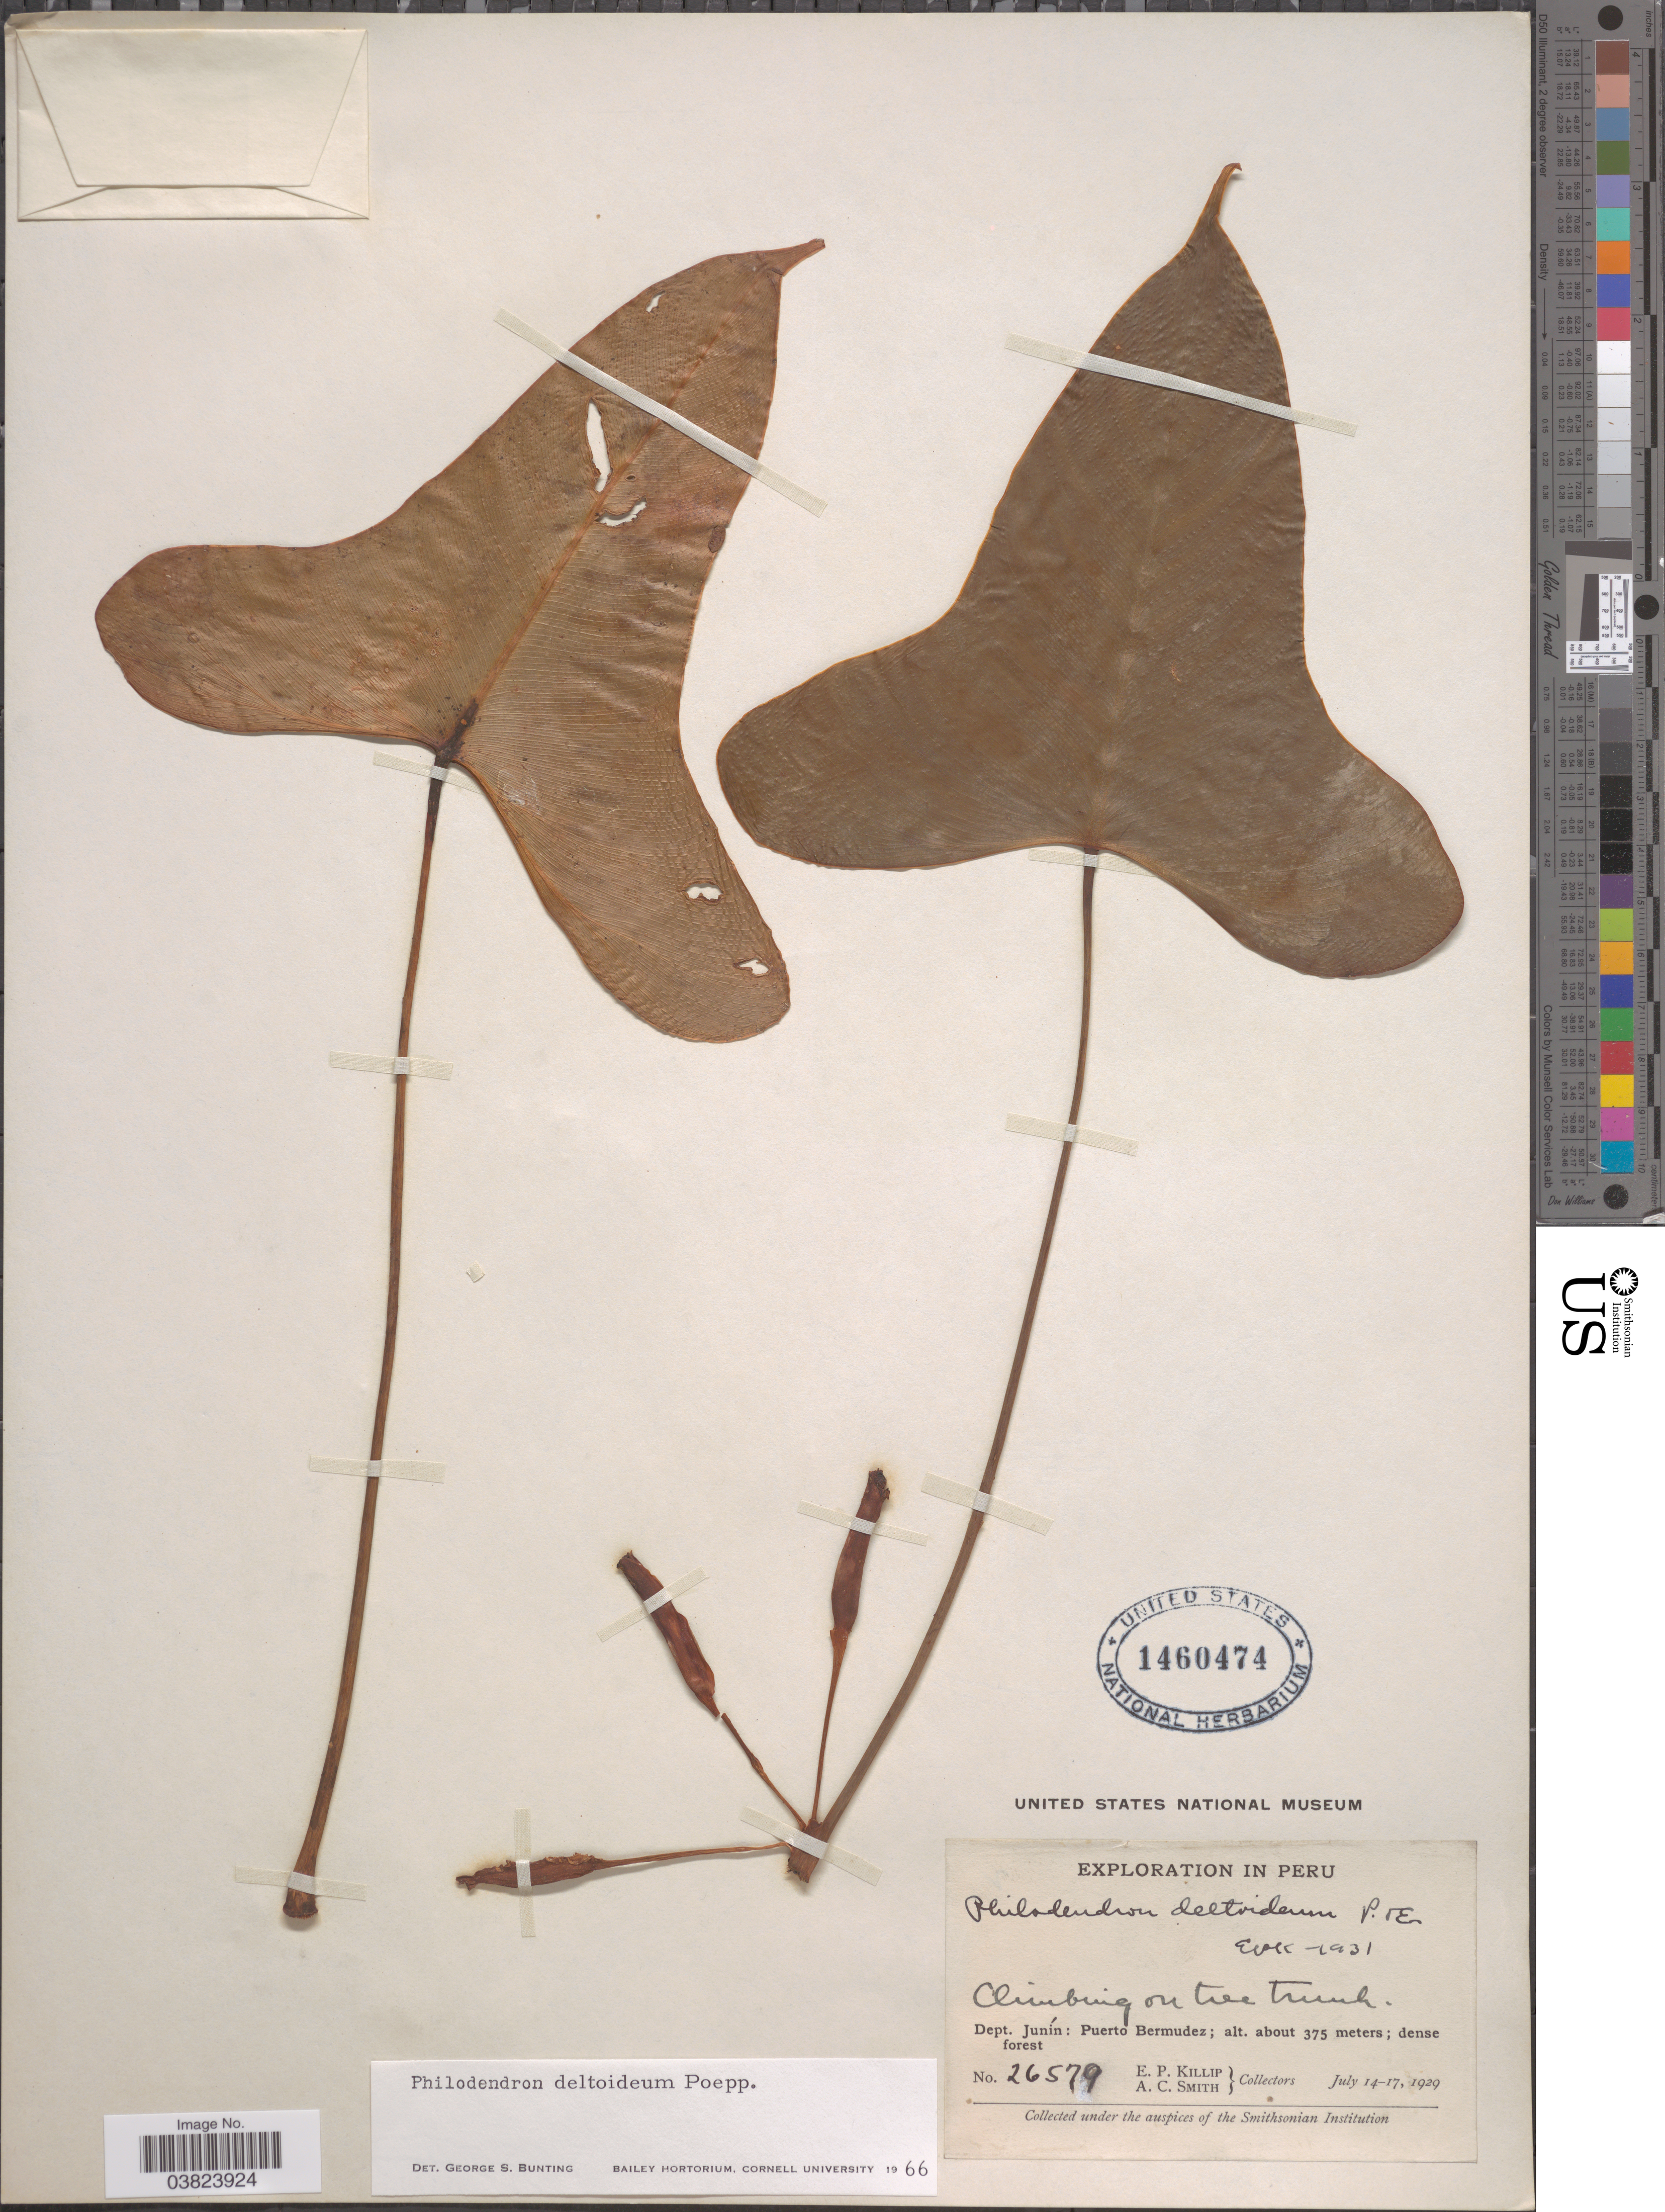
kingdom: Plantae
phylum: Tracheophyta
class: Liliopsida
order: Alismatales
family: Araceae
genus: Philodendron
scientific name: Philodendron deltoideum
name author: Poepp.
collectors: E. P. Killip & A. C. Smith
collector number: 26579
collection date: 1929-07-14/1929-07-17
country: Peru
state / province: Junín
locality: Dept. Junín: Puerto Bermudez.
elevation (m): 375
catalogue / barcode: US 1460474